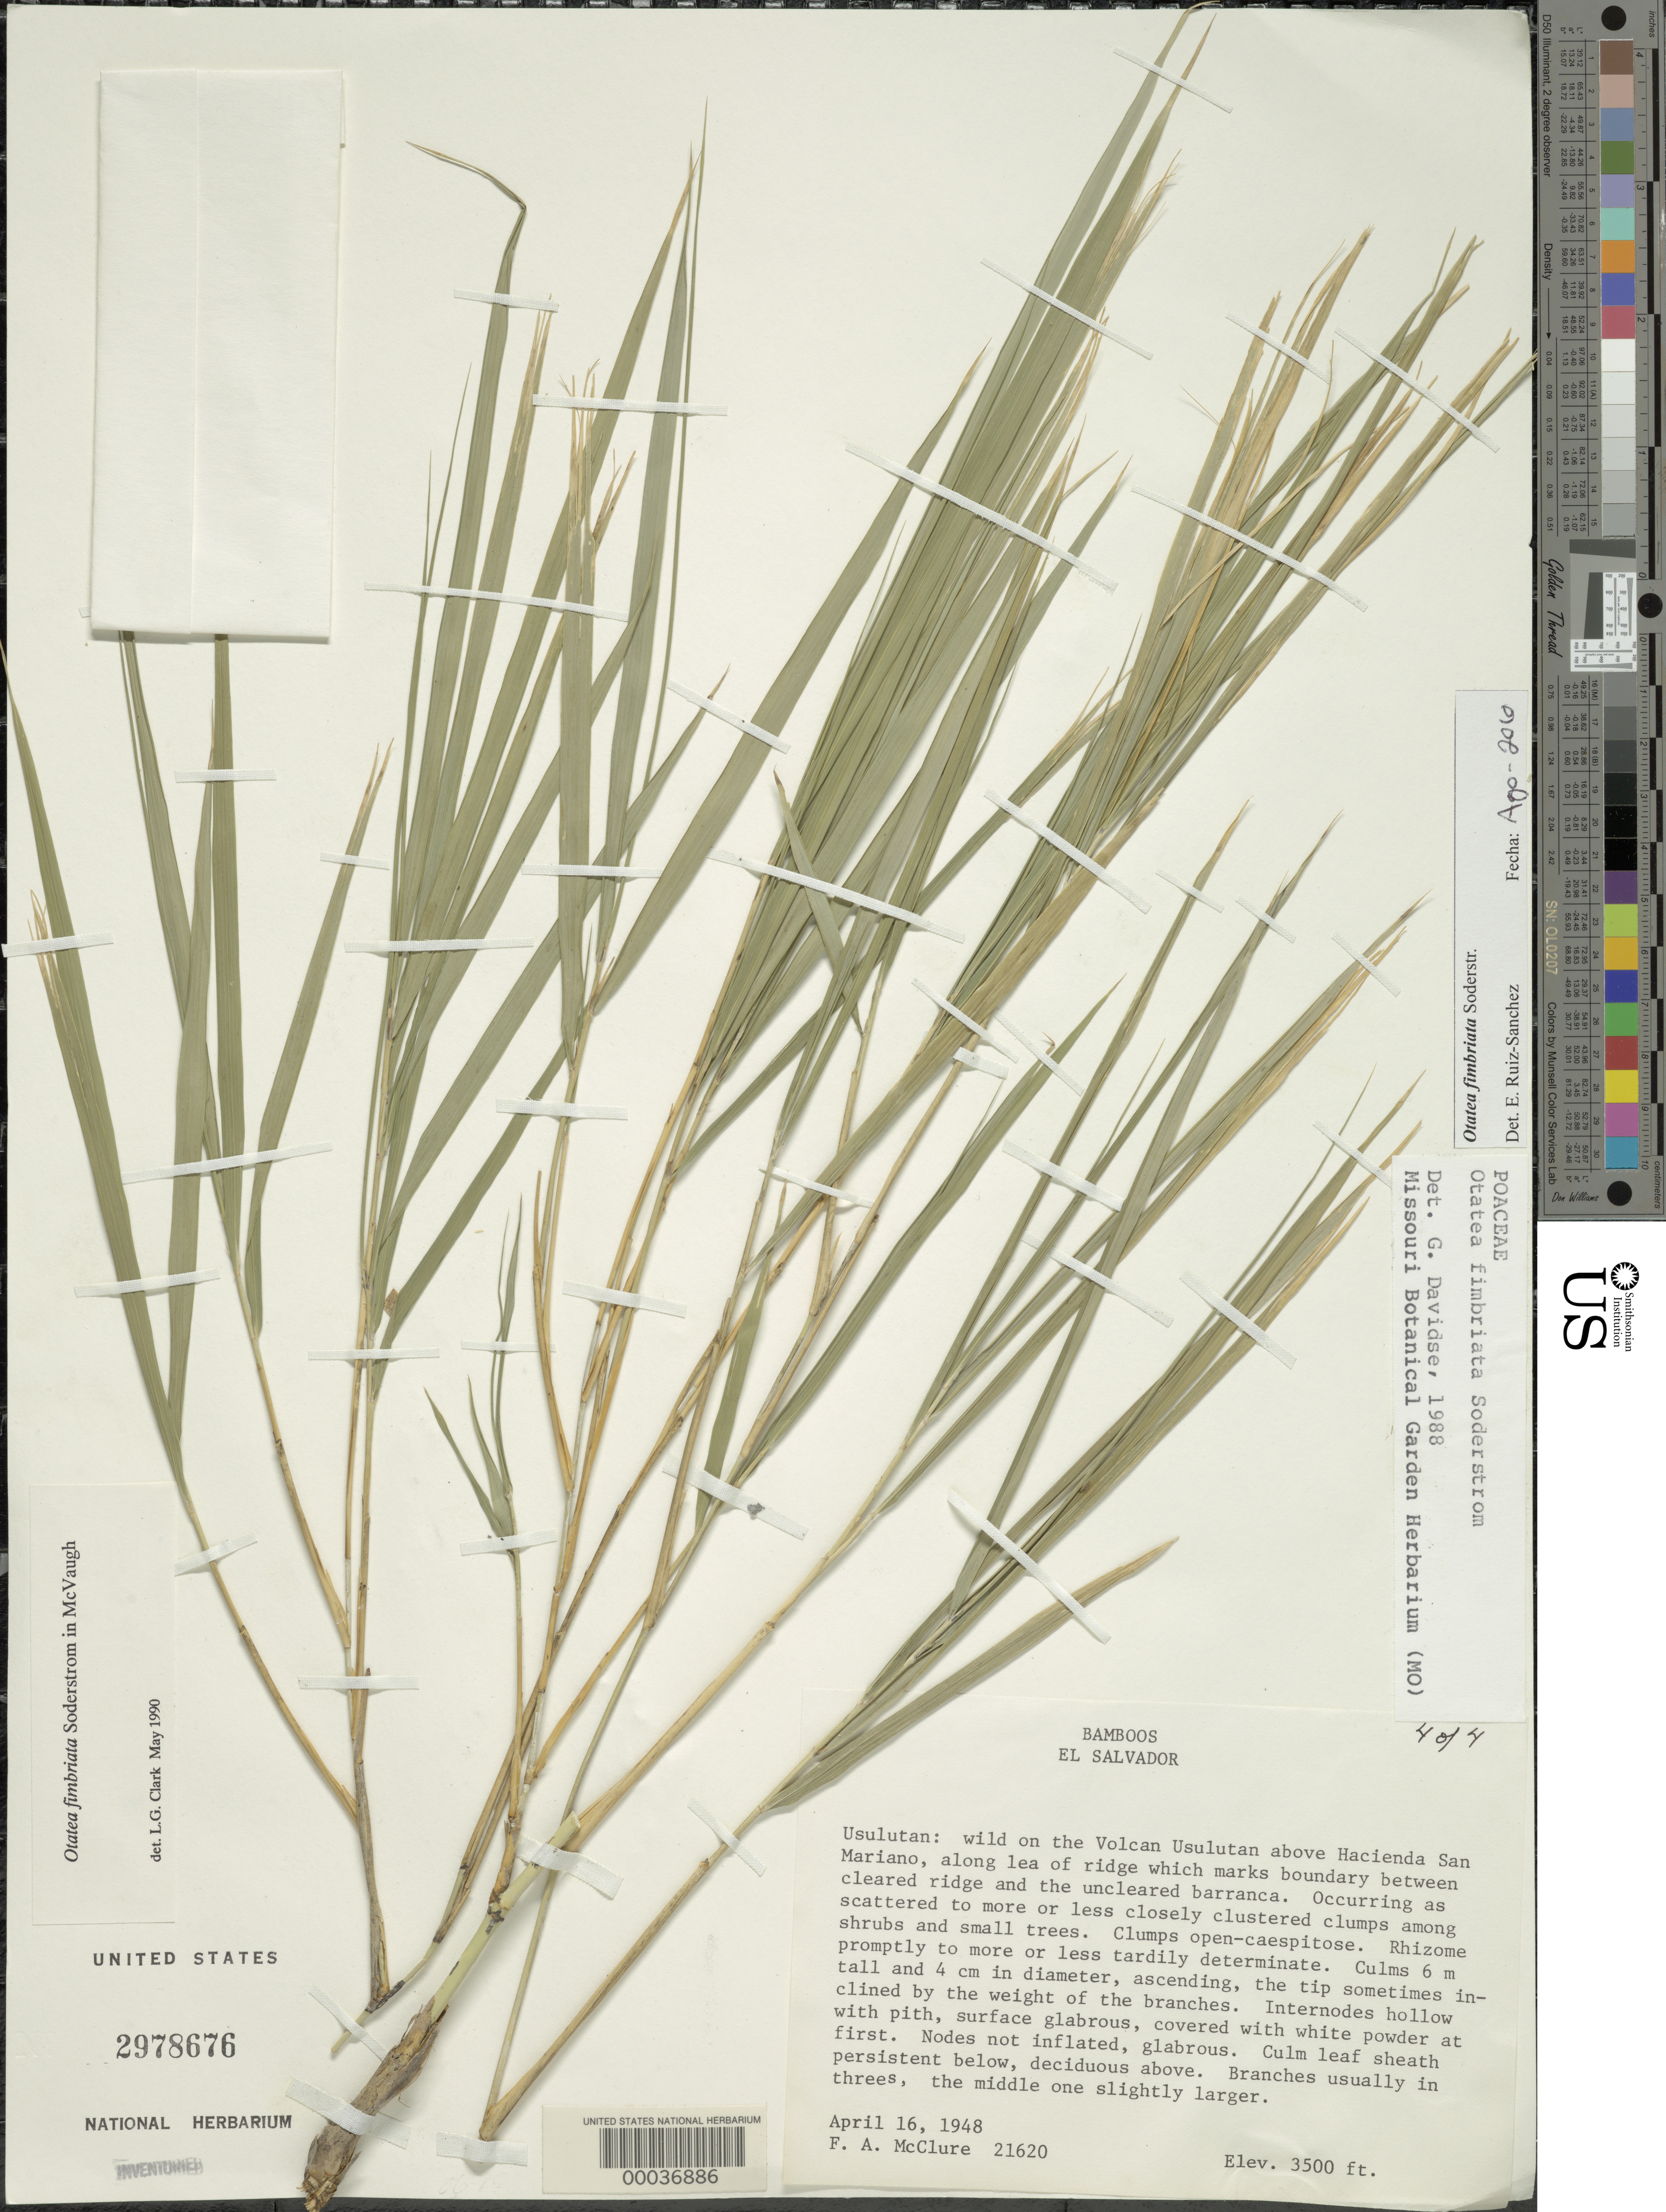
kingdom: Plantae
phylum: Tracheophyta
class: Liliopsida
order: Poales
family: Poaceae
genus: Otatea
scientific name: Otatea fimbriata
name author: Soderstr. in McVaugh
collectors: F. A. McClure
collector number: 21620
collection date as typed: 16 Apr 1948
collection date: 1948-04-16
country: El Salvador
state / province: Usulután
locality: Volcan Usulutan above Hacienda San Mariano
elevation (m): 1067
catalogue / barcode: US 2978676